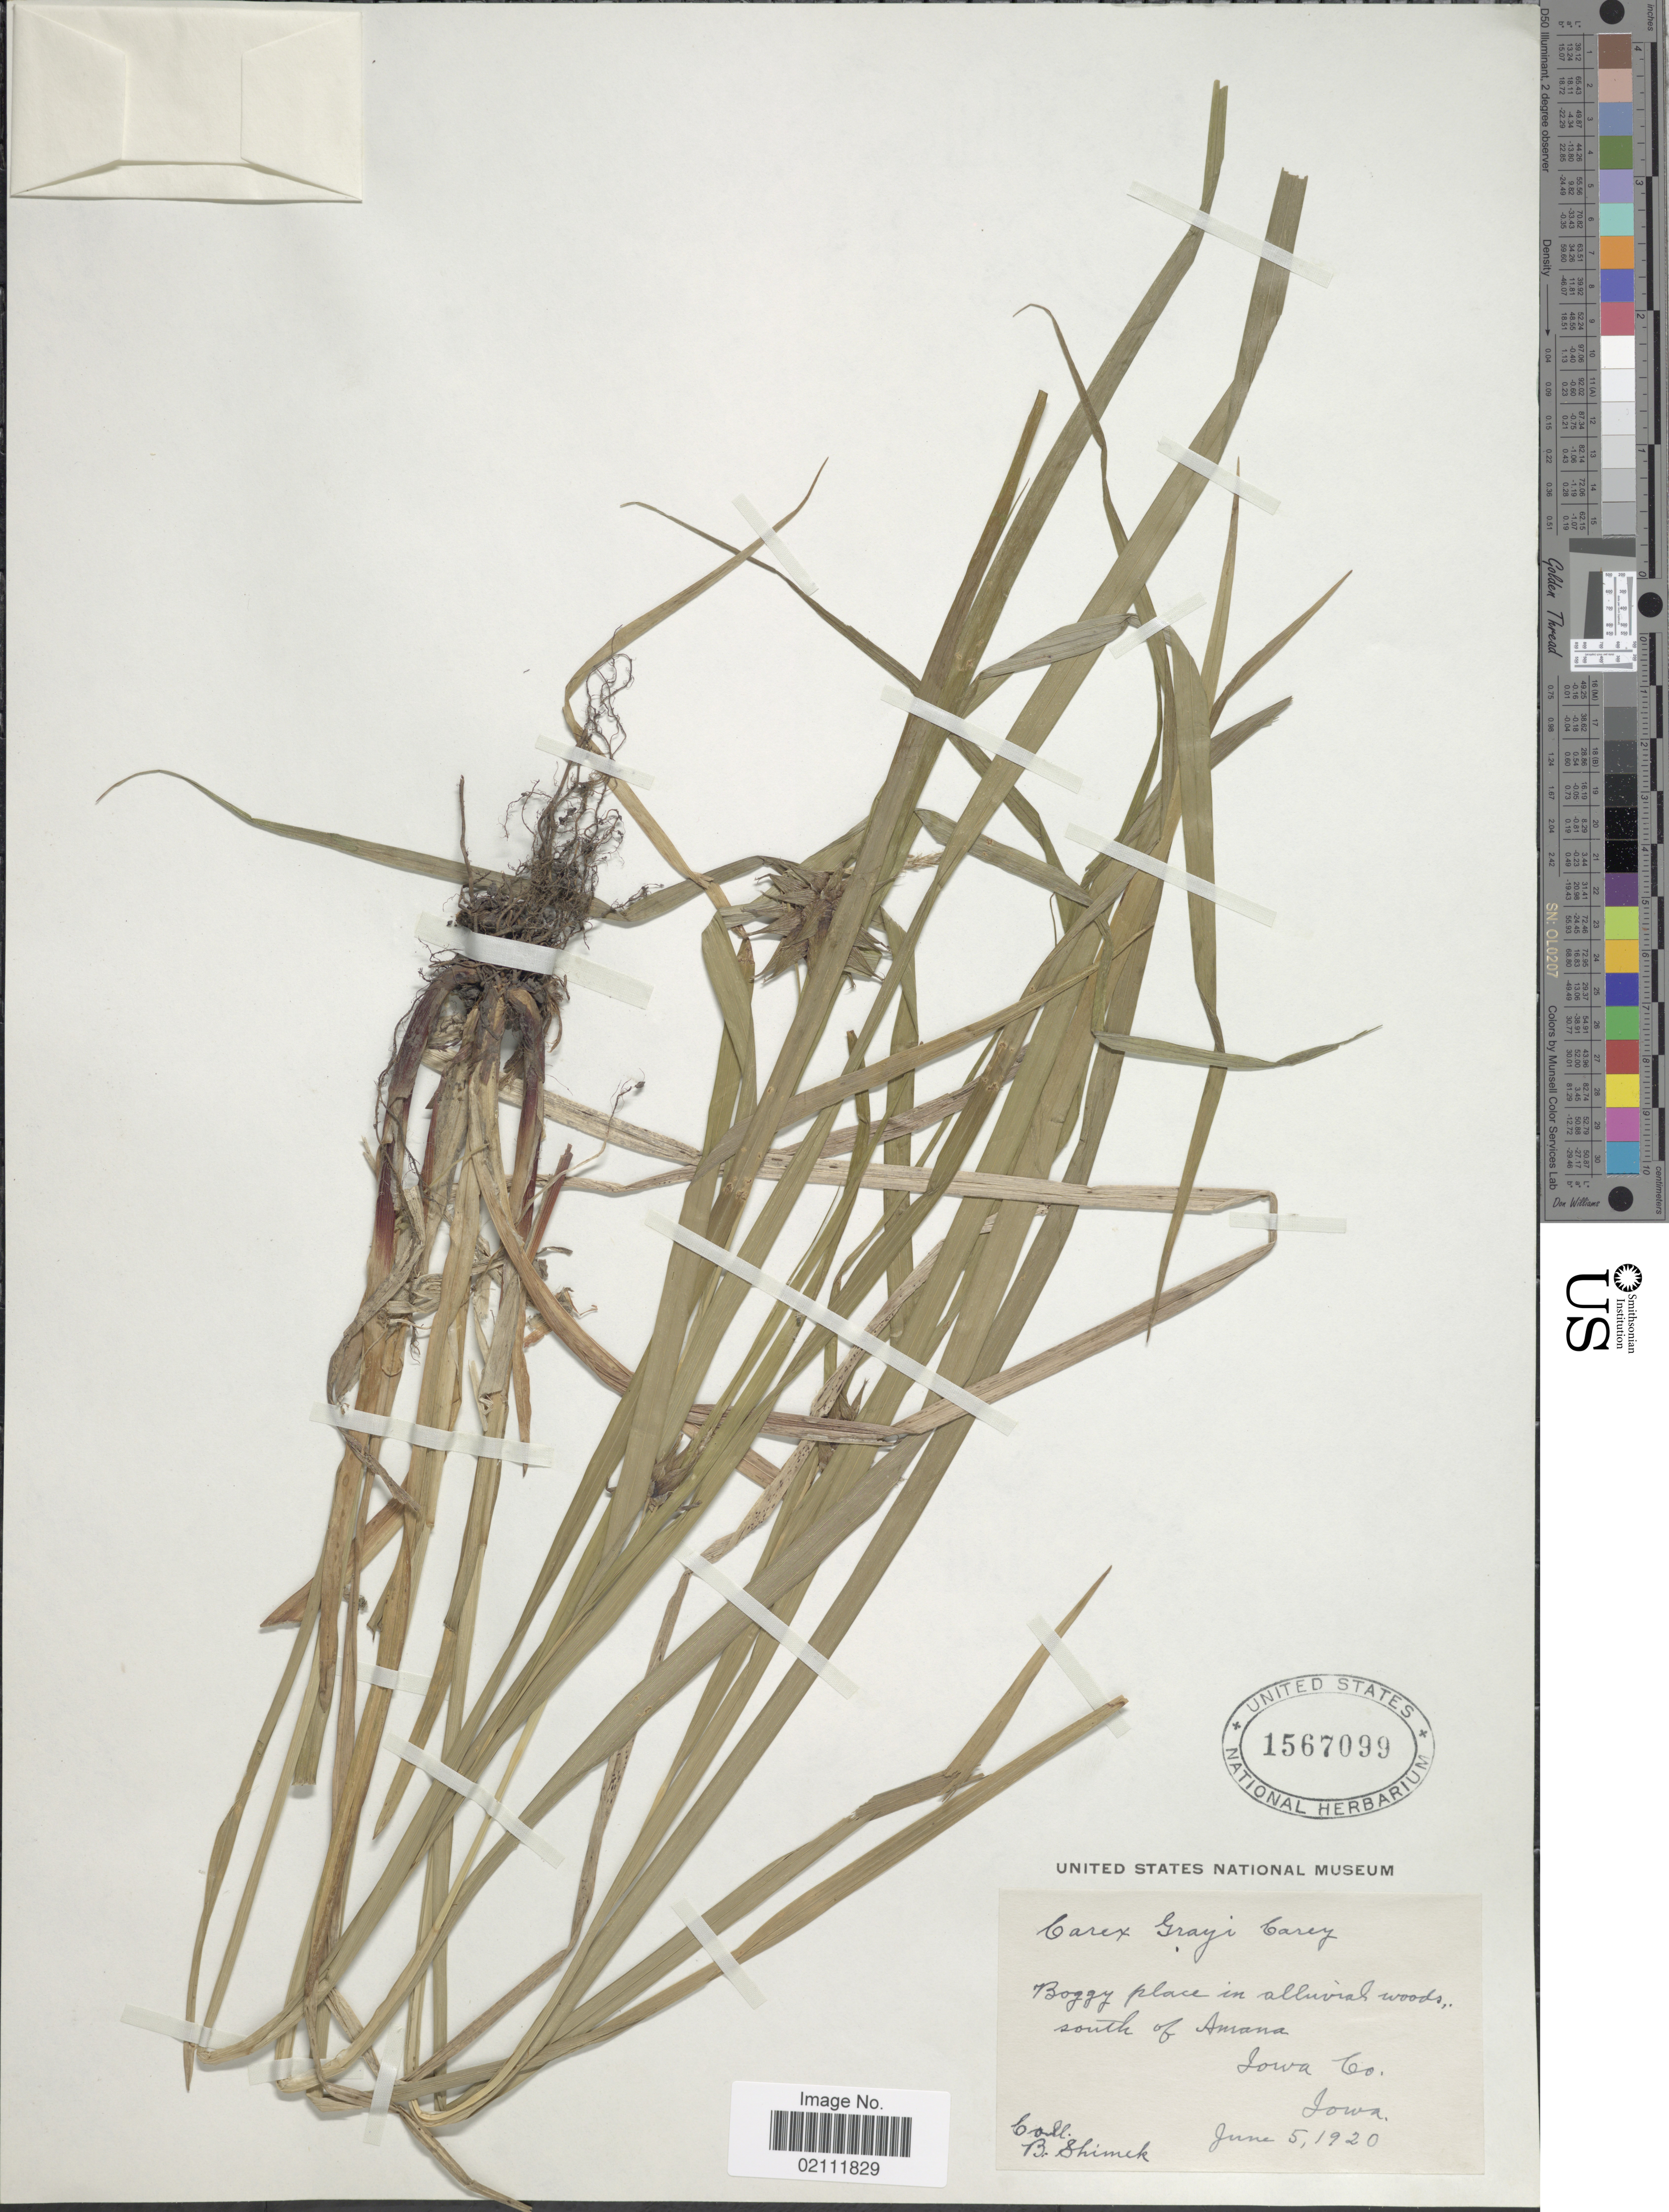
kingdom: Plantae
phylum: Tracheophyta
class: Liliopsida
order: Poales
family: Cyperaceae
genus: Carex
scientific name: Carex grayi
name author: J. Carey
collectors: B. Shimek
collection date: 1920-06-05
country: United States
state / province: Iowa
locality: Boggy place in alluvial woods, south of Amana, Iowa Co.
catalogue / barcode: US 1567099